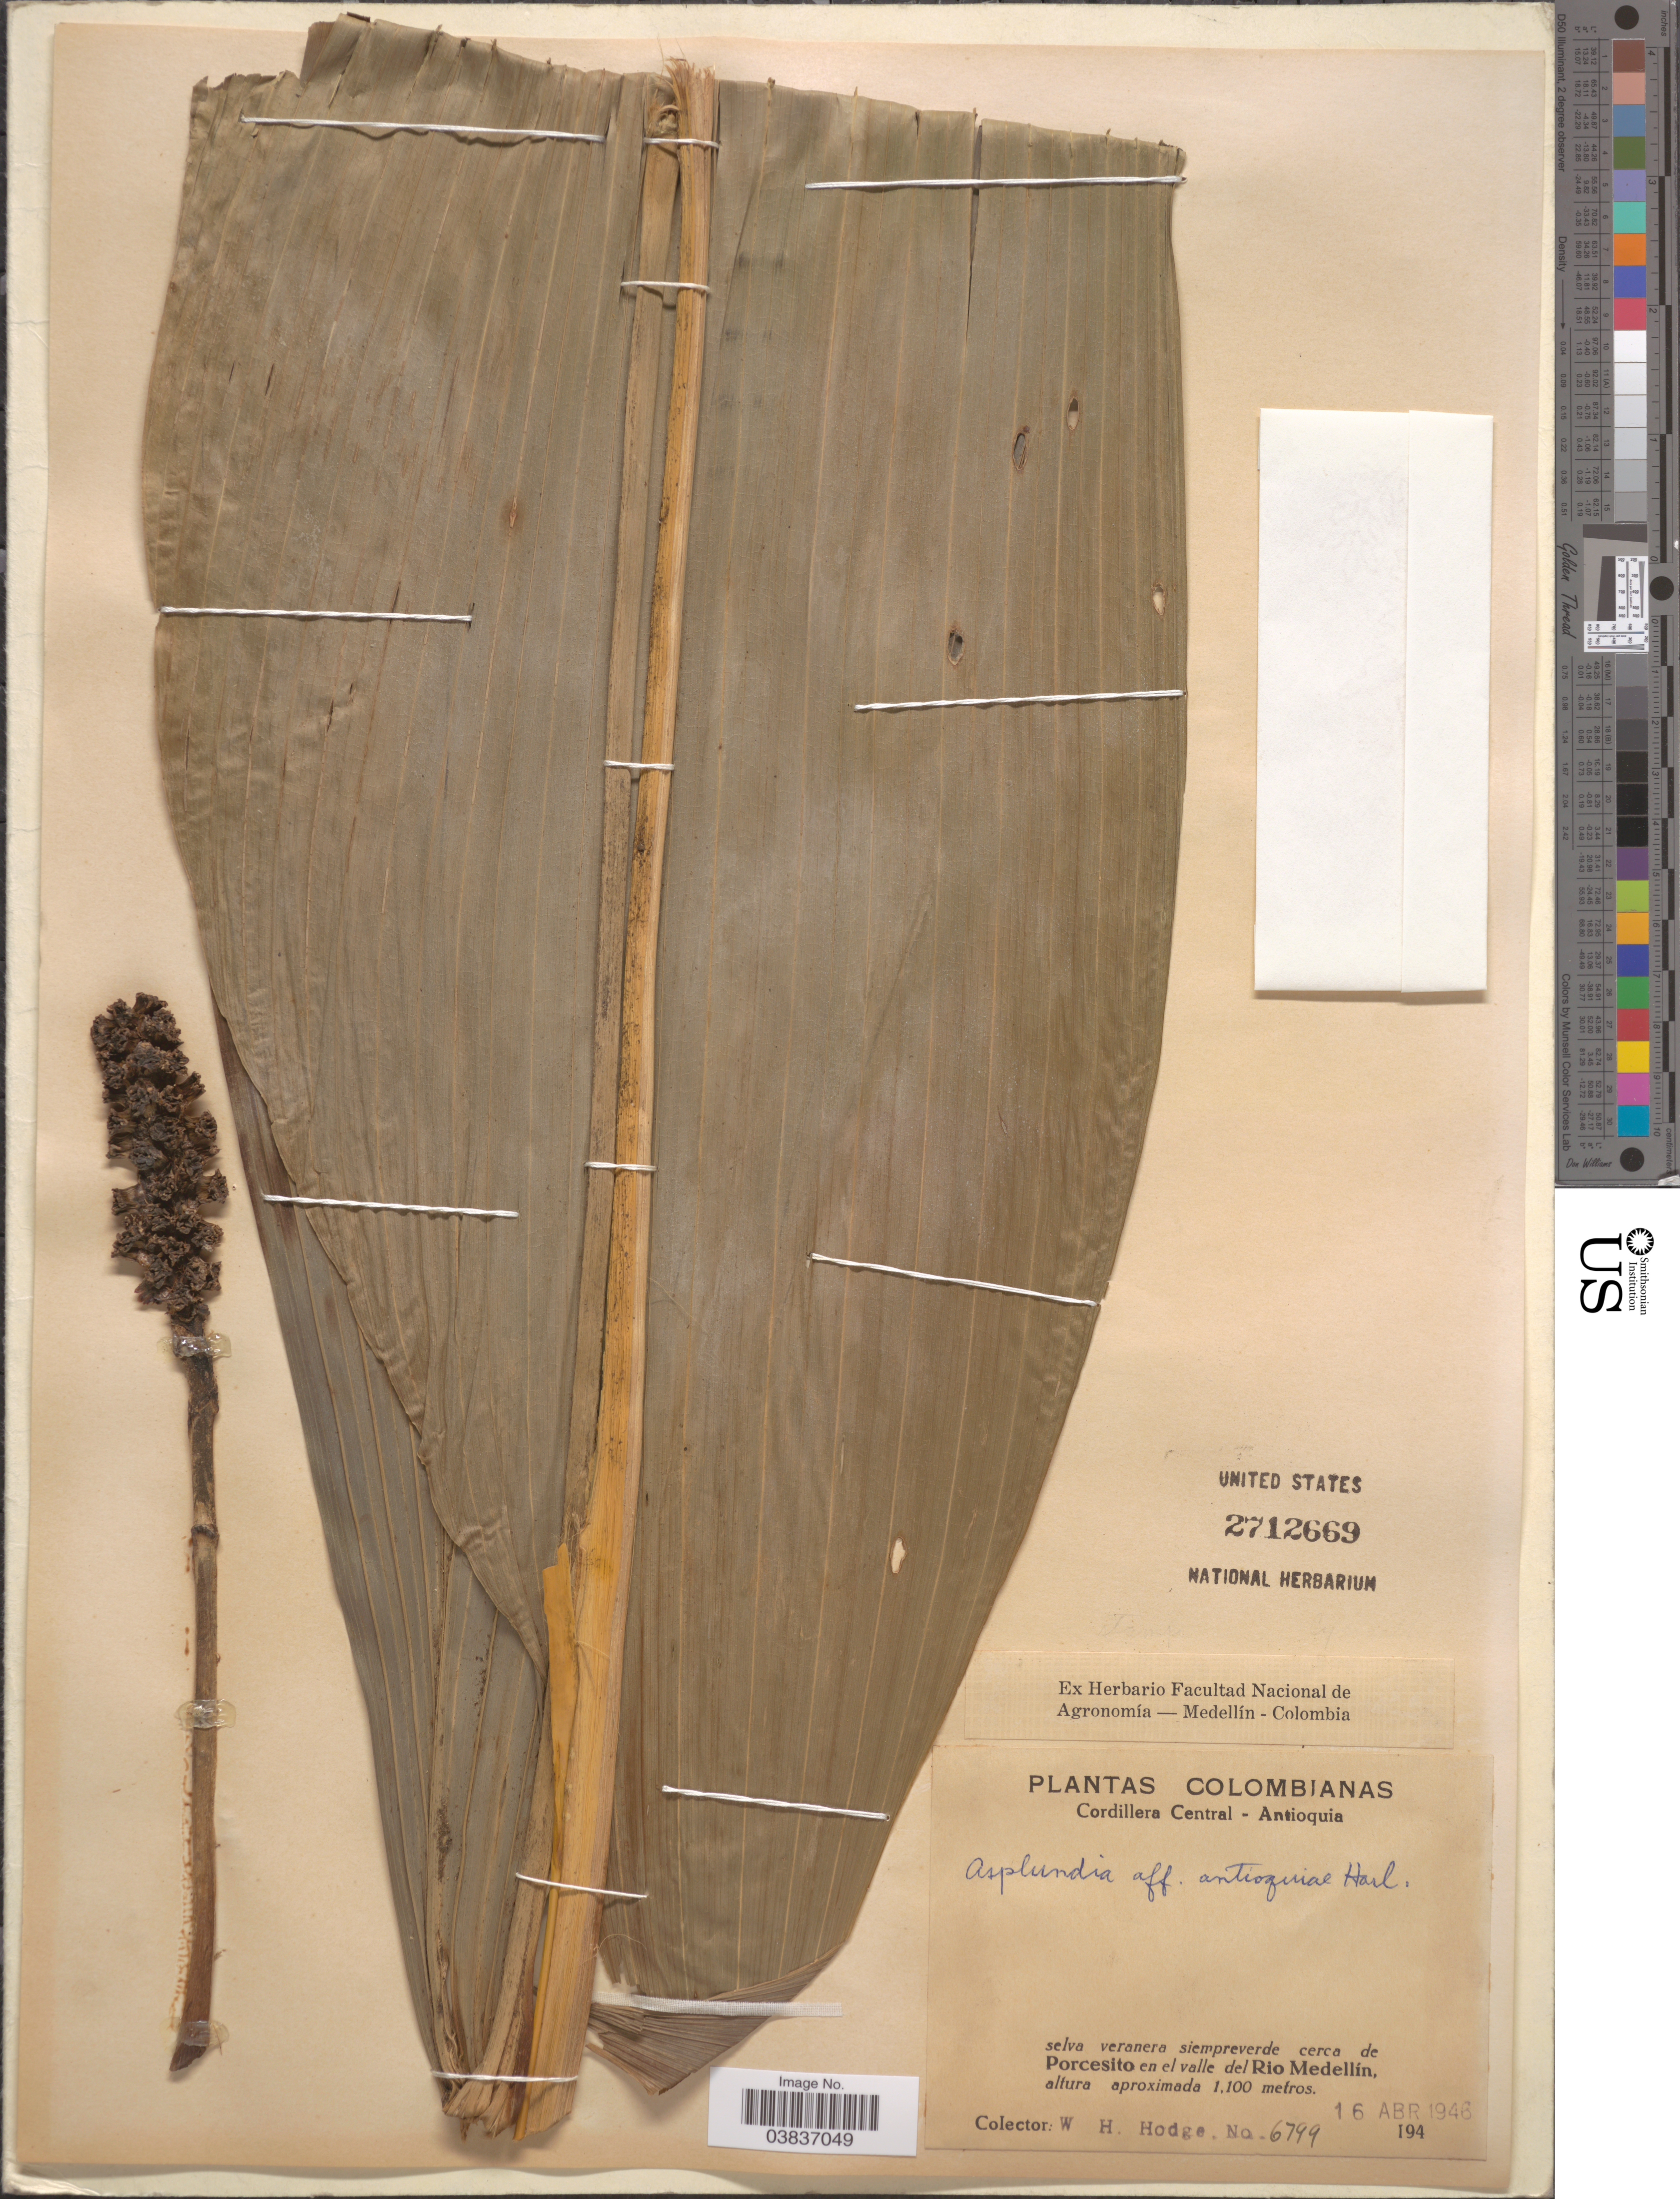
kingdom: Plantae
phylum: Tracheophyta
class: Liliopsida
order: Pandanales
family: Cyclanthaceae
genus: Asplundia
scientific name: Asplundia antioquiae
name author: Harling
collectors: W. Hodge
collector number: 6799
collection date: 1946-04-16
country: Colombia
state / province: Antioquia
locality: Cordillera Central. Cerca de Porcesito en el valle del Rio Medellín.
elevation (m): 1100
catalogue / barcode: US 2712669